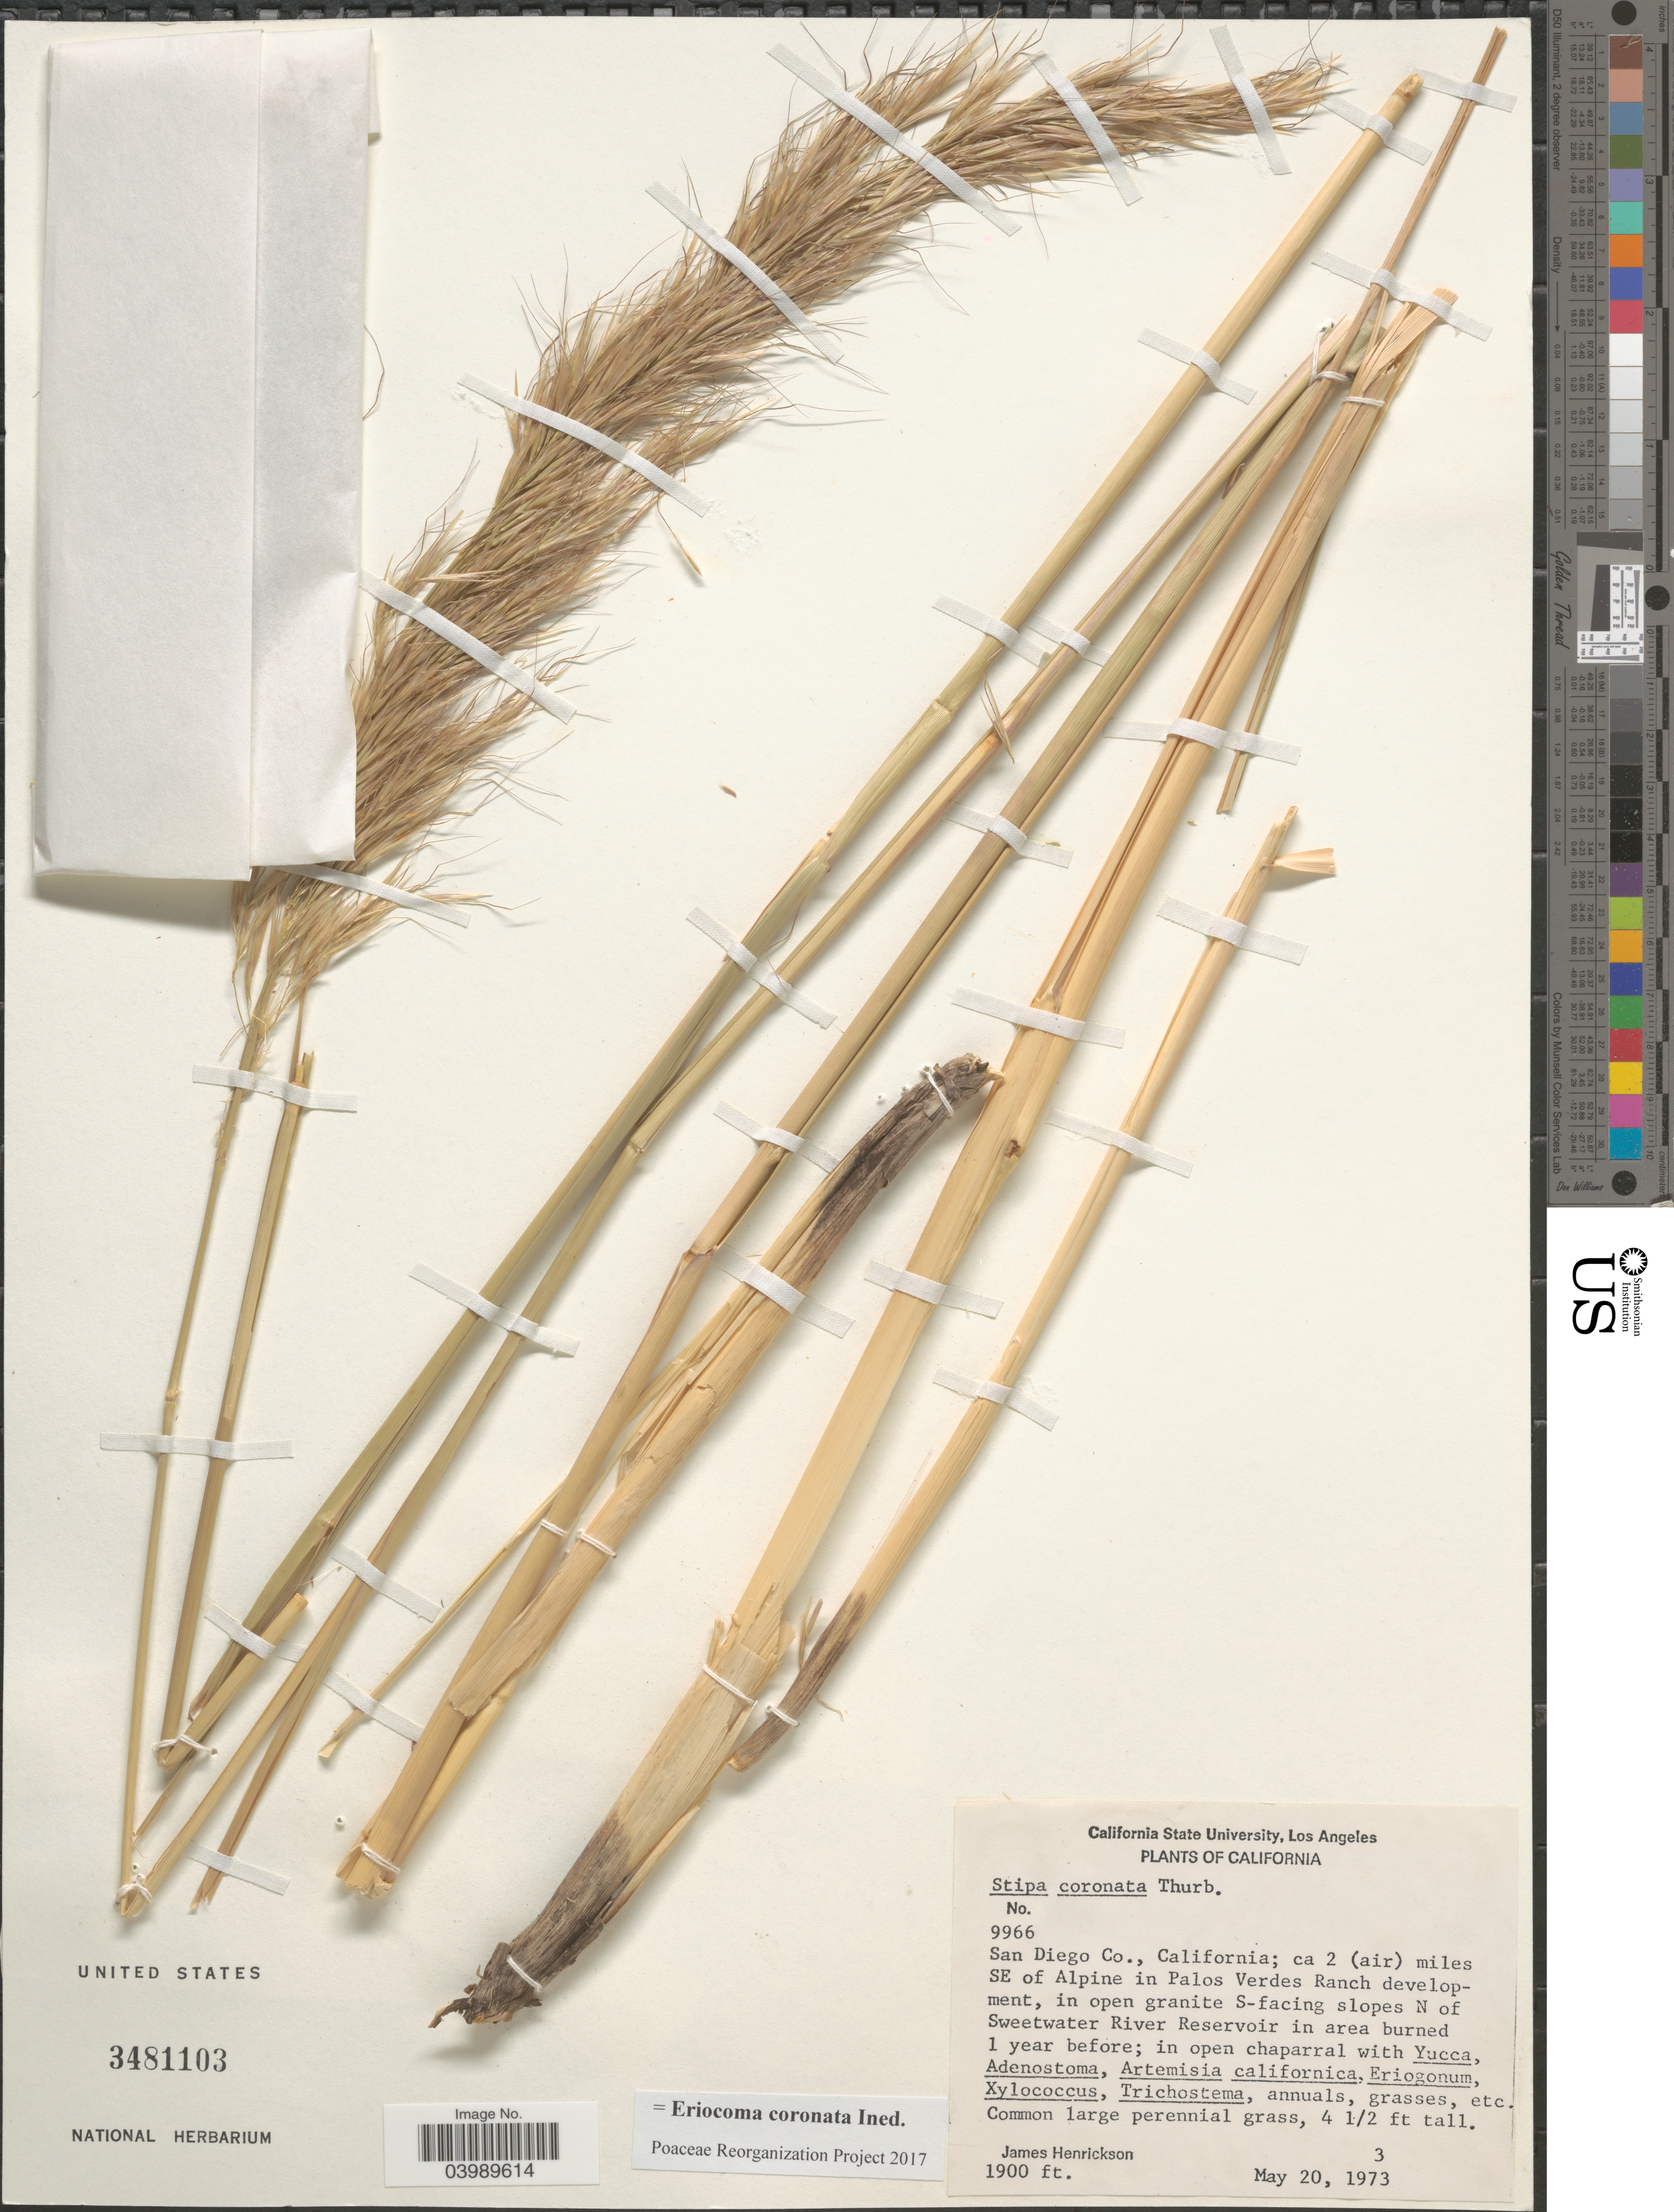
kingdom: Plantae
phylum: Tracheophyta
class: Liliopsida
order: Poales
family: Poaceae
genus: Eriocoma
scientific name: Eriocoma coronata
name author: (Thurb.) Romasch.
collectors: J. Henrickson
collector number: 9966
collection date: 1973-05-20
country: United States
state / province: California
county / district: San Diego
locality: San Diego Co., California; ca 2 (air) miles SE of Alpine in Palos Verdes Ranch development, in open granite S-facing slopes N of Sweetwater River Reservoir.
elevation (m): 579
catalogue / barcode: US 3481103